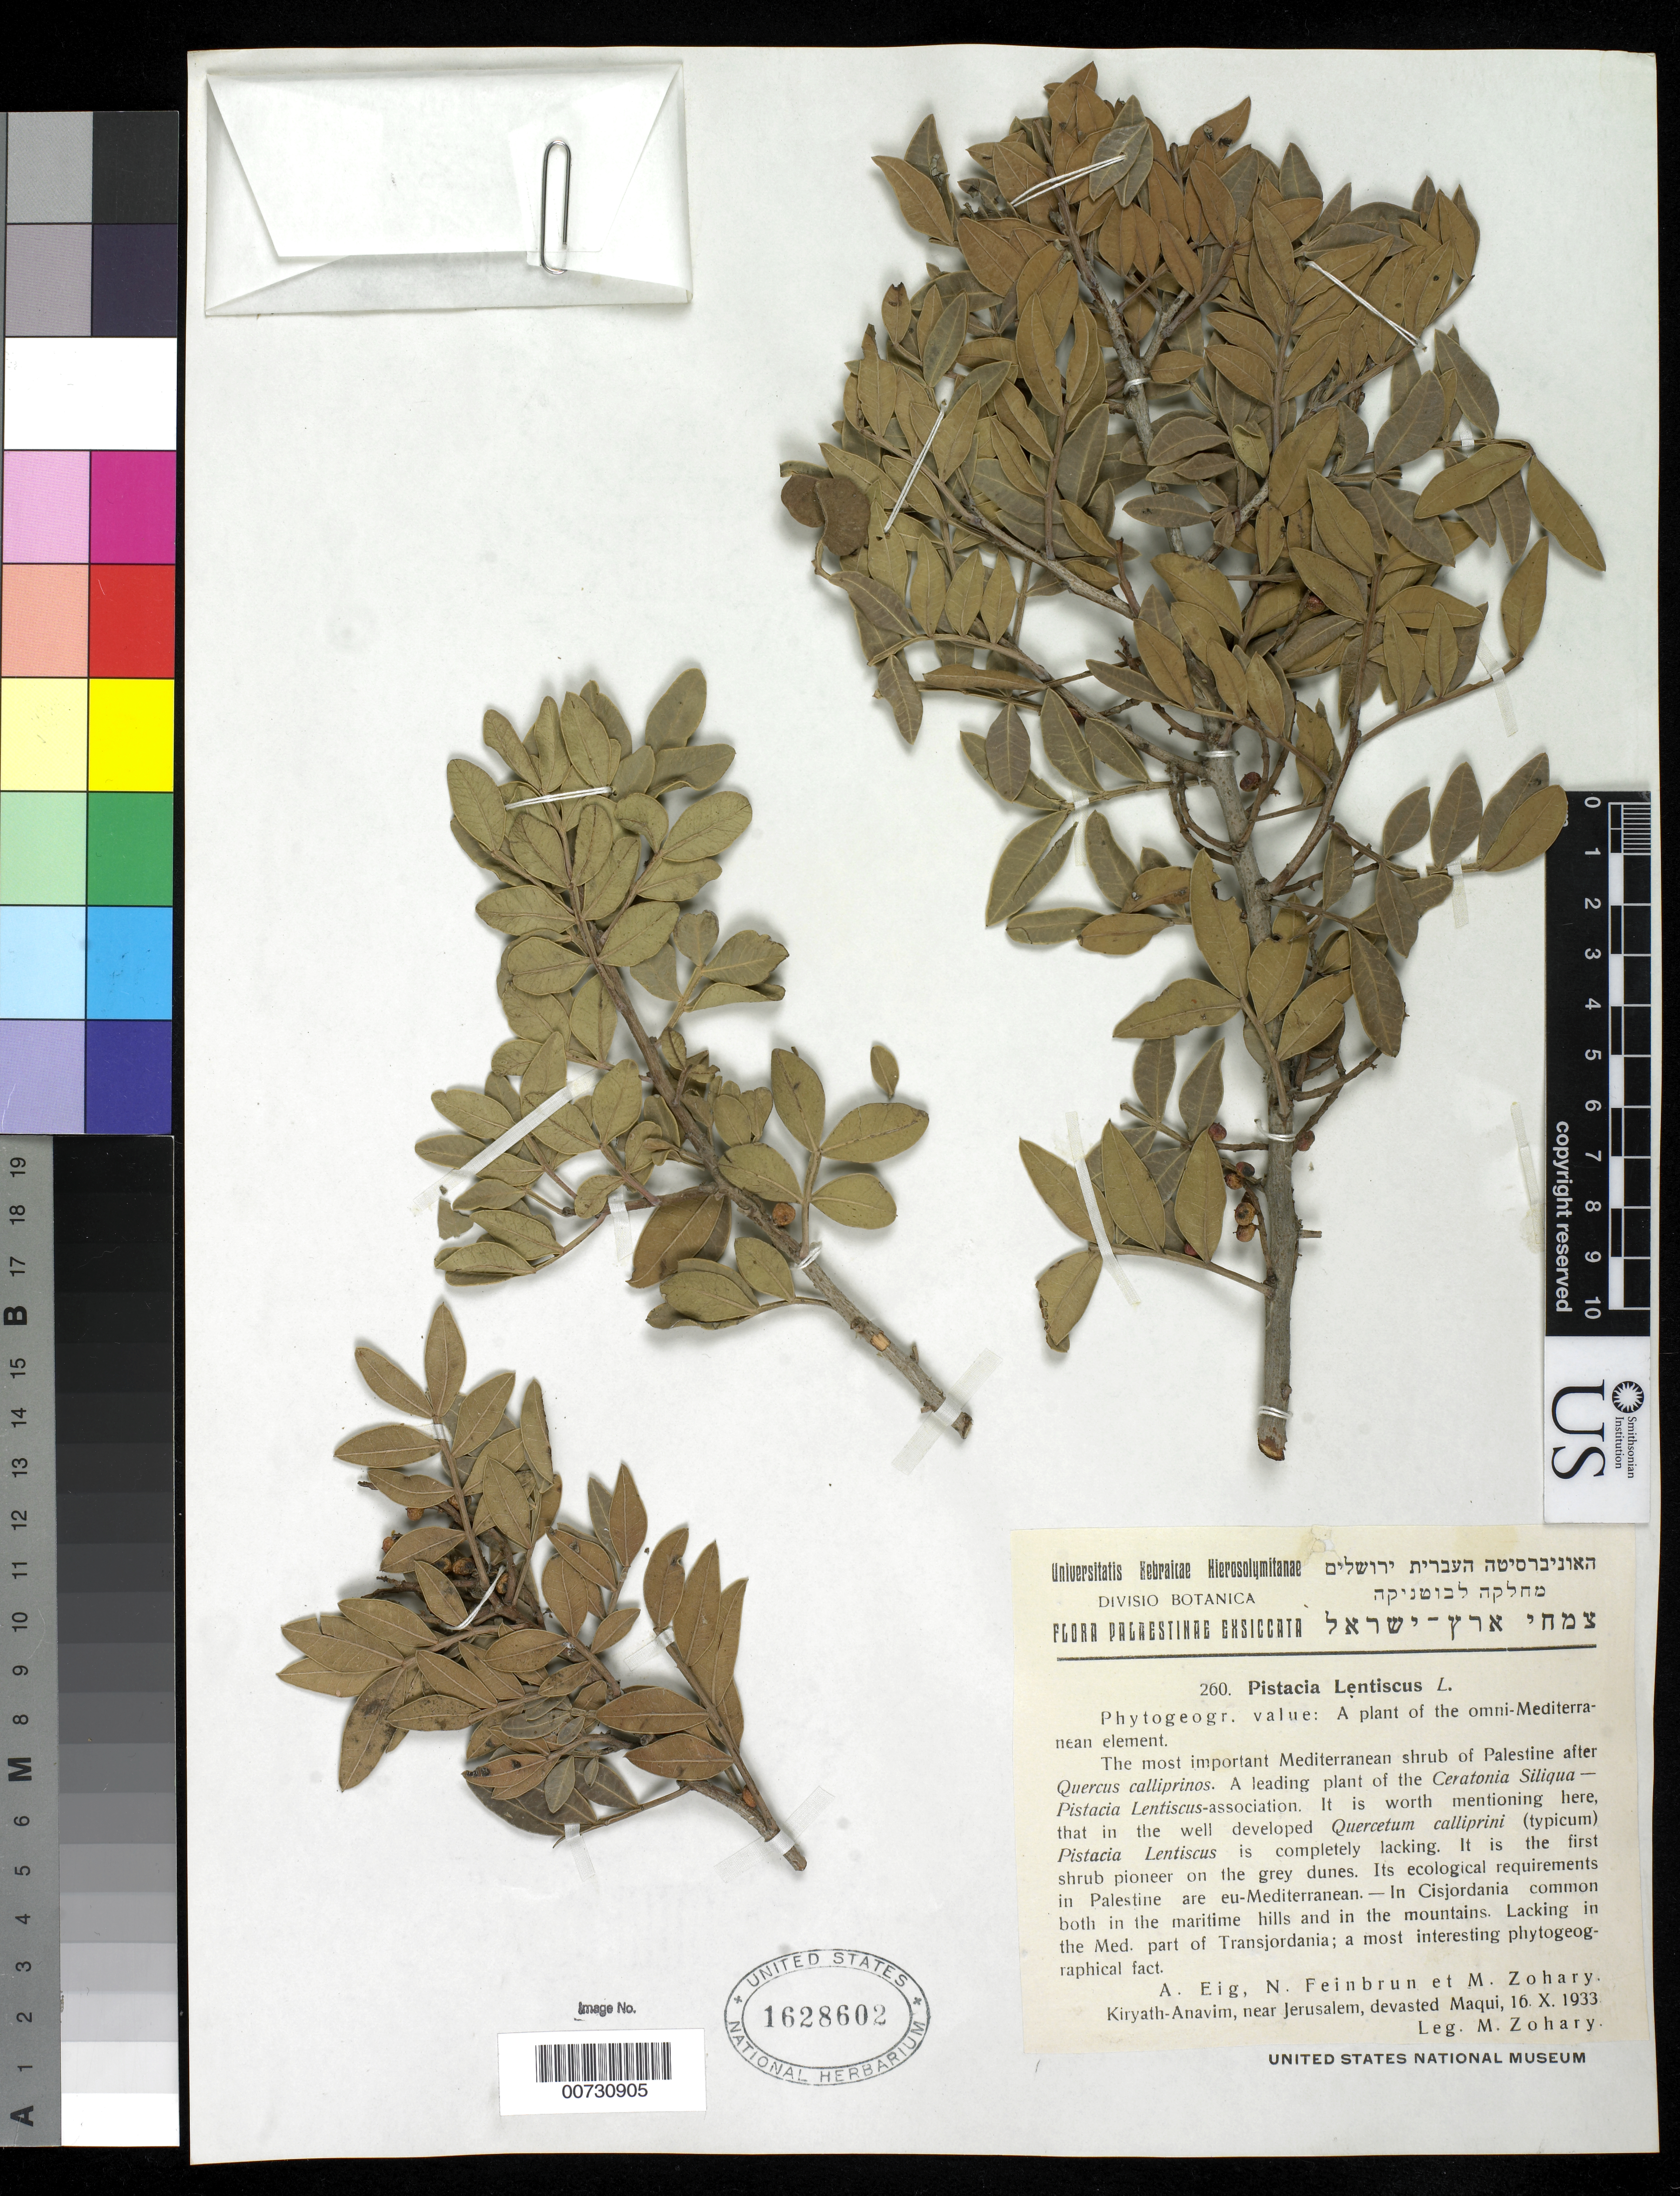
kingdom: Plantae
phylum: Tracheophyta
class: Magnoliopsida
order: Sapindales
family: Anacardiaceae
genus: Pistacia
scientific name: Pistacia lentiscus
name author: L.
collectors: M. Zohary, A. Eig & N. Feinbrun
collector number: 260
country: Israel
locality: Kiryath-Anavim, near Jerusalem, devasted Maqui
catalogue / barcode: US 1628602